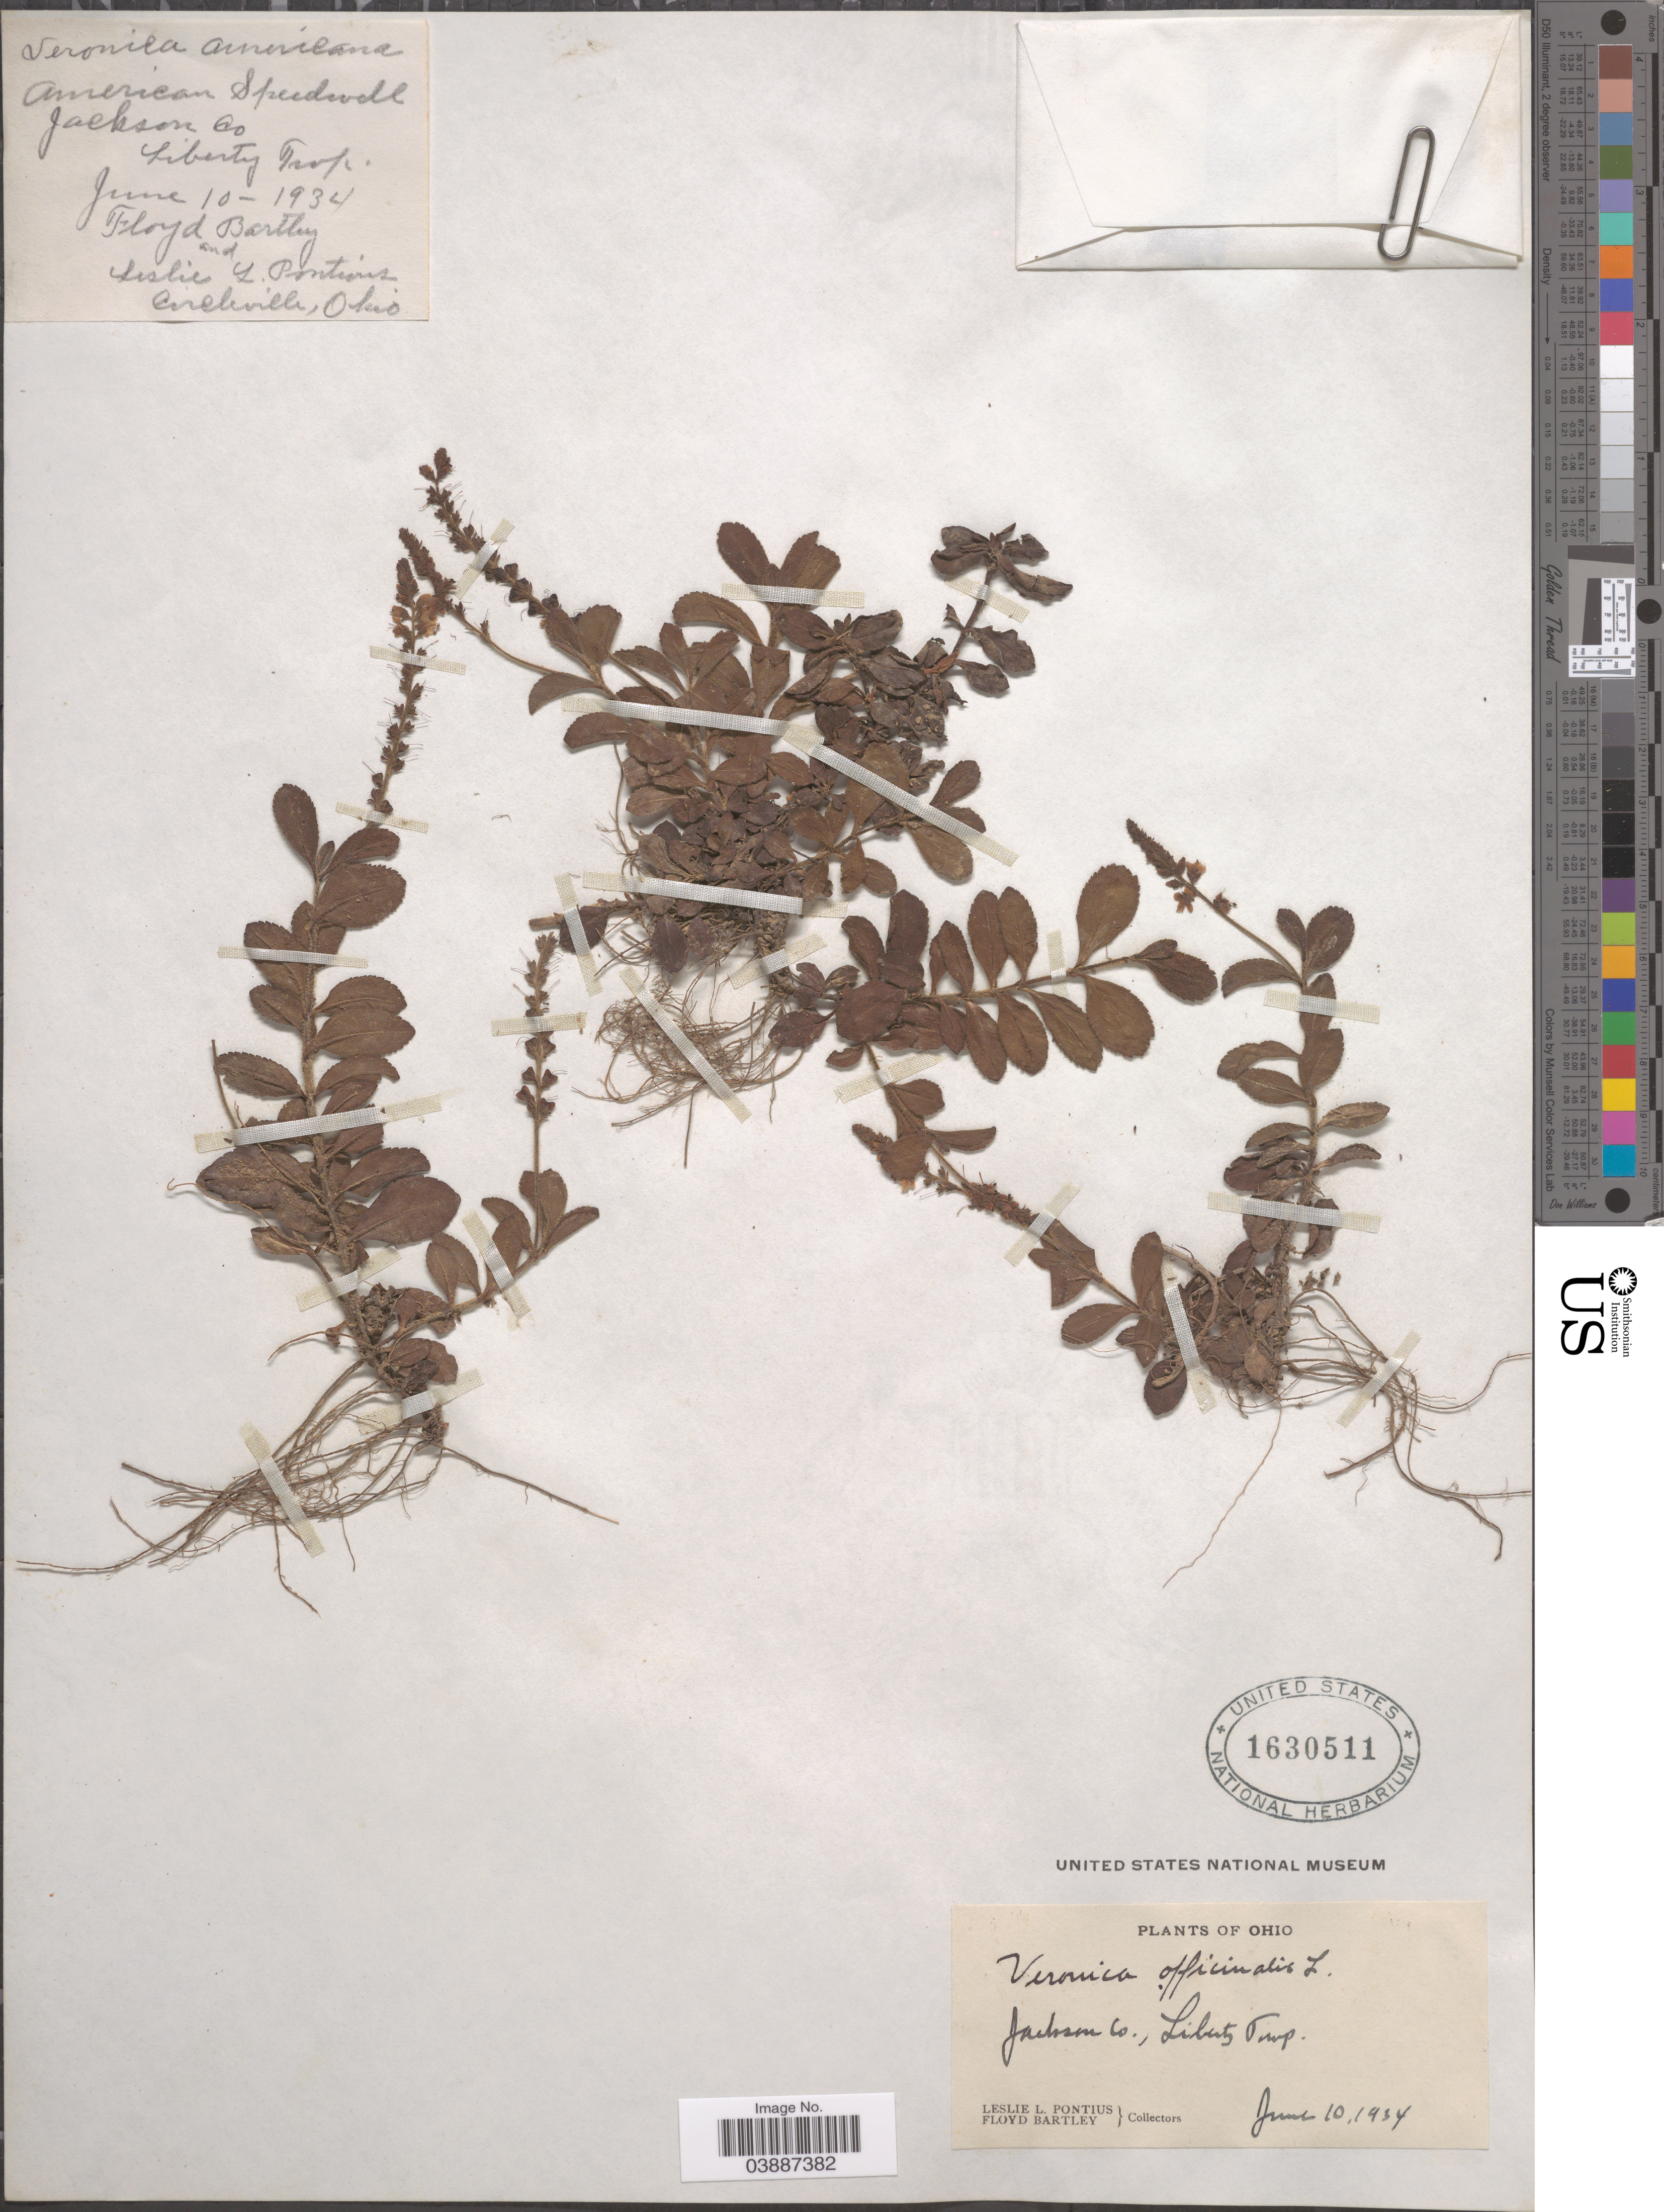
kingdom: Plantae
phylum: Tracheophyta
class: Magnoliopsida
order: Lamiales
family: Plantaginaceae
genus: Veronica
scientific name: Veronica officinalis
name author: L.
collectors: L. Pontius & F. Bartley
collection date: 1934-06-10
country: United States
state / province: Ohio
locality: Jackson Co., Liberty Twp.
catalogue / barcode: US 1630511